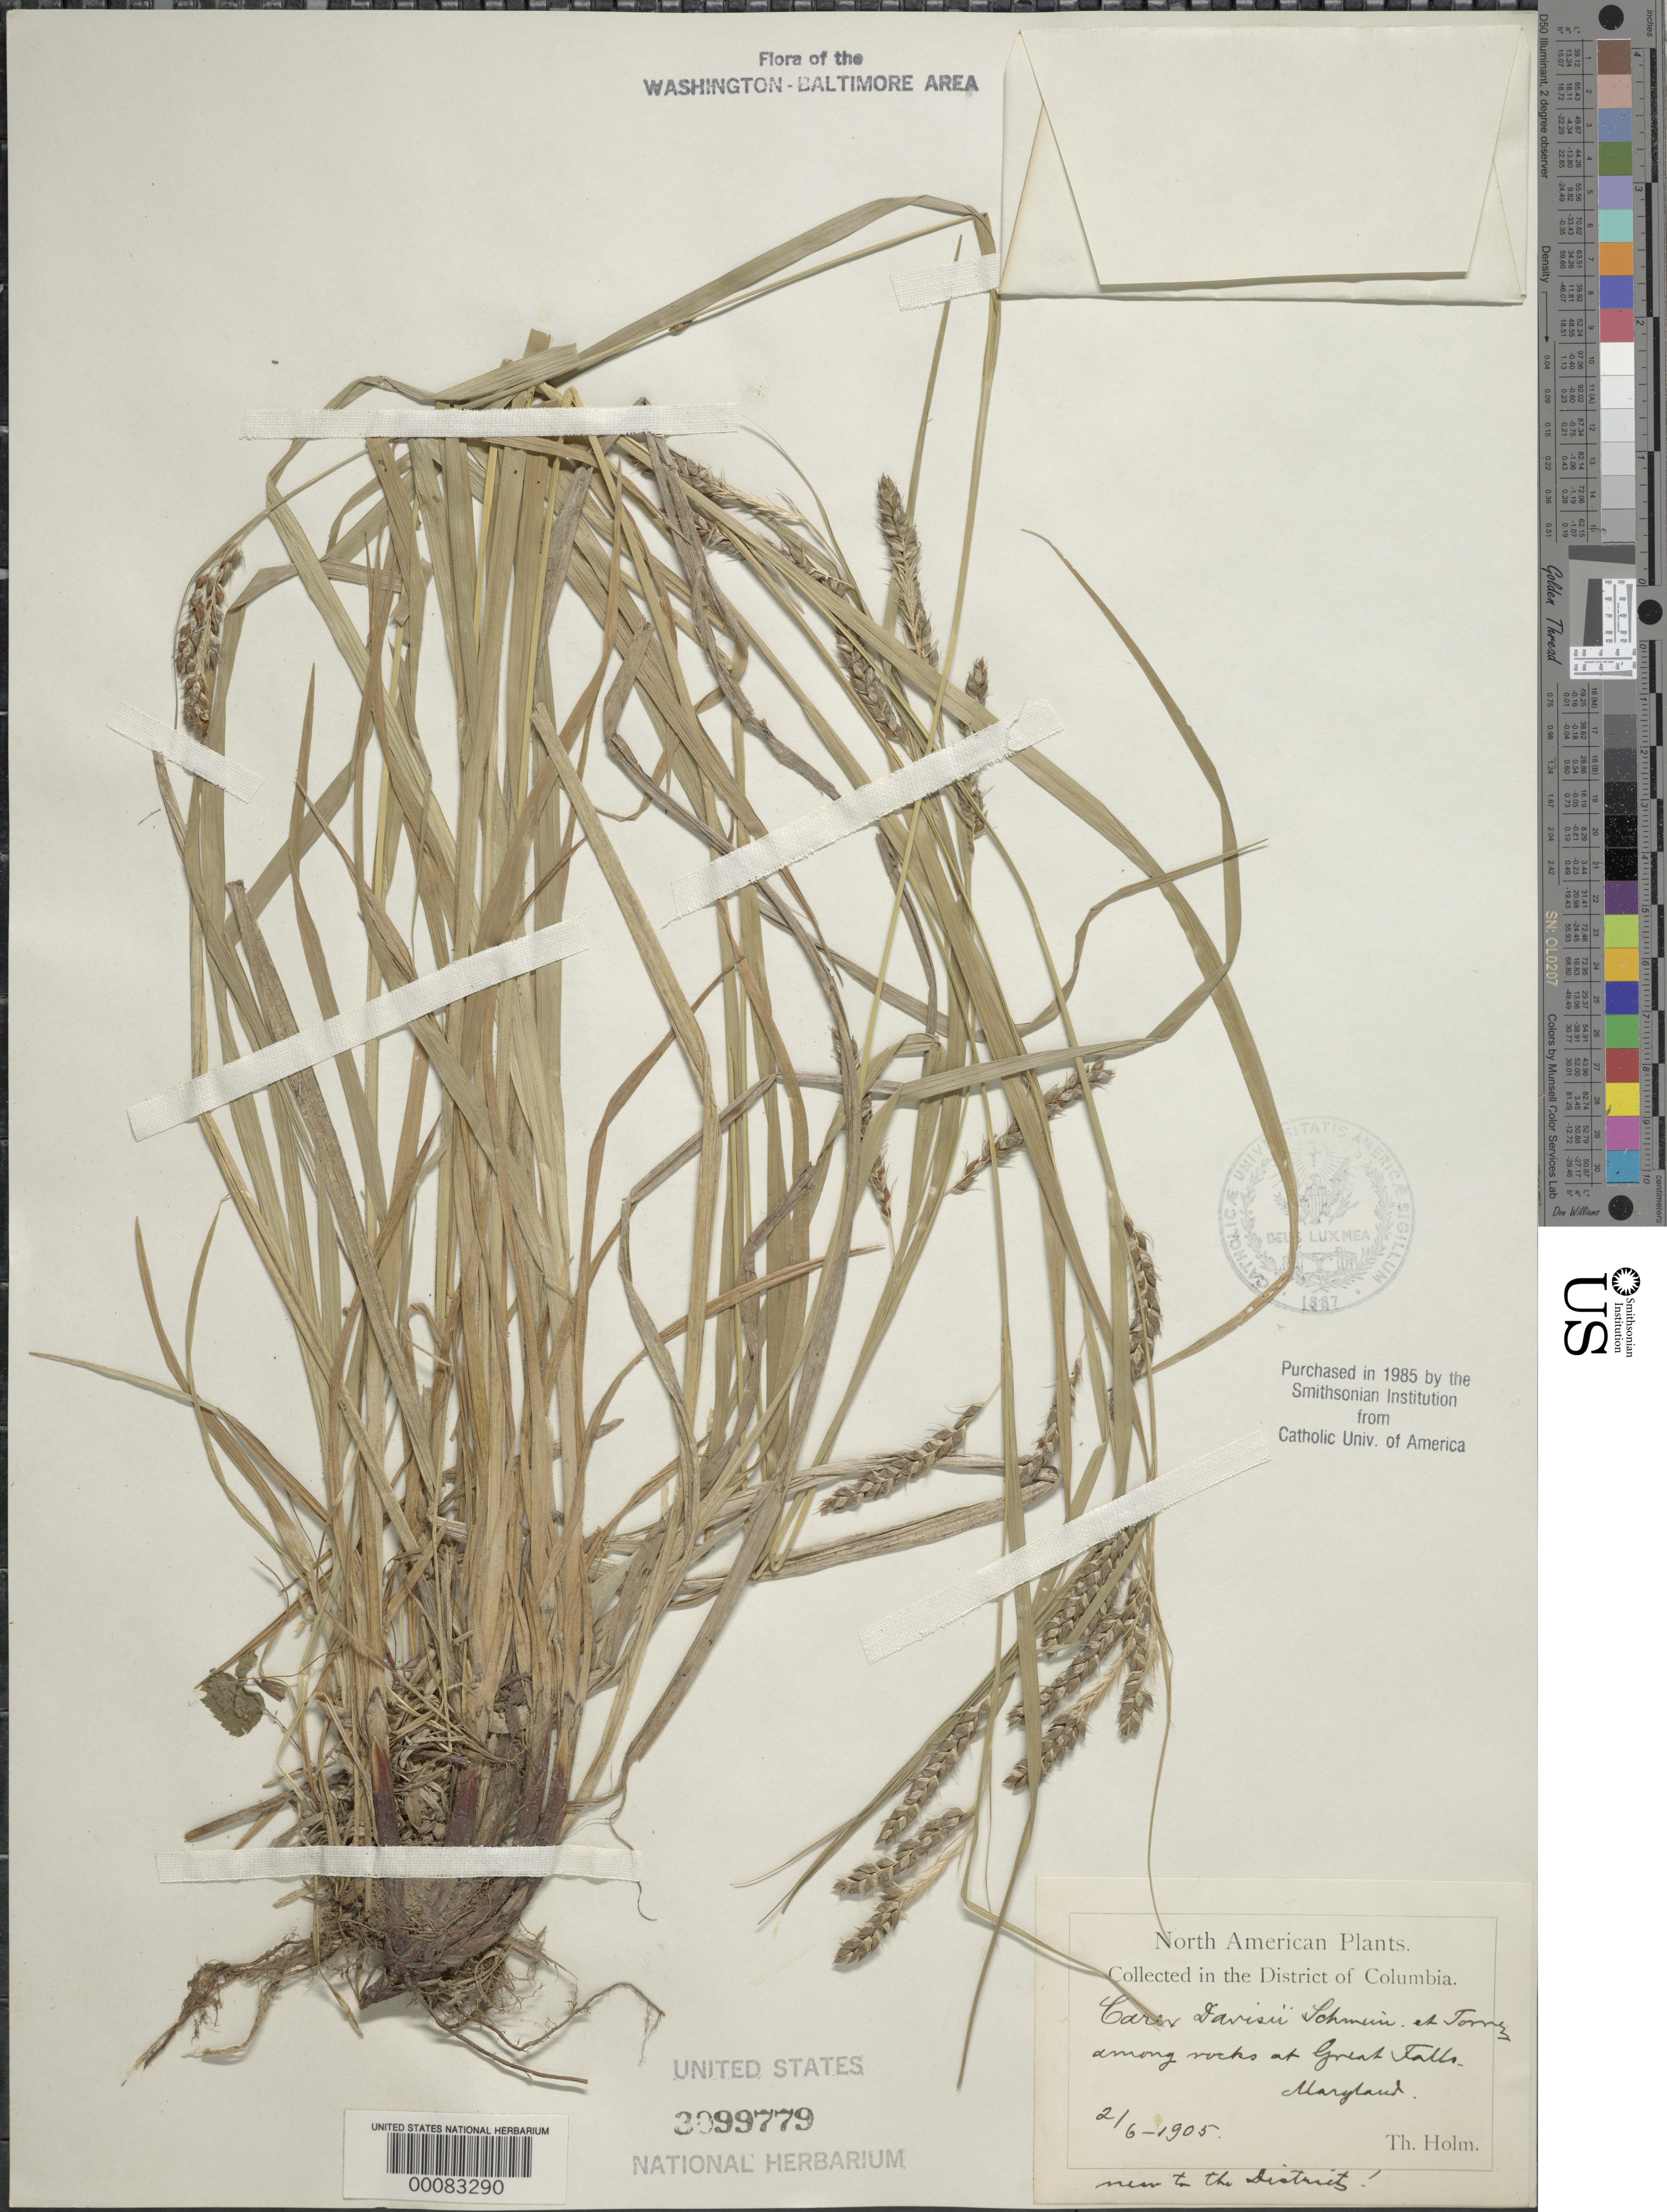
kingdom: Plantae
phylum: Tracheophyta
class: Liliopsida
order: Poales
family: Cyperaceae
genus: Carex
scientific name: Carex davisii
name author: Schwein. & Torr.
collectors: T. Holm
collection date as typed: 02 Jun 1905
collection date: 1905-06-02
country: United States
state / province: Maryland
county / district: Montgomery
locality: Great Falls C. & O. Canal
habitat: Among rocks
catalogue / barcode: US 3099779